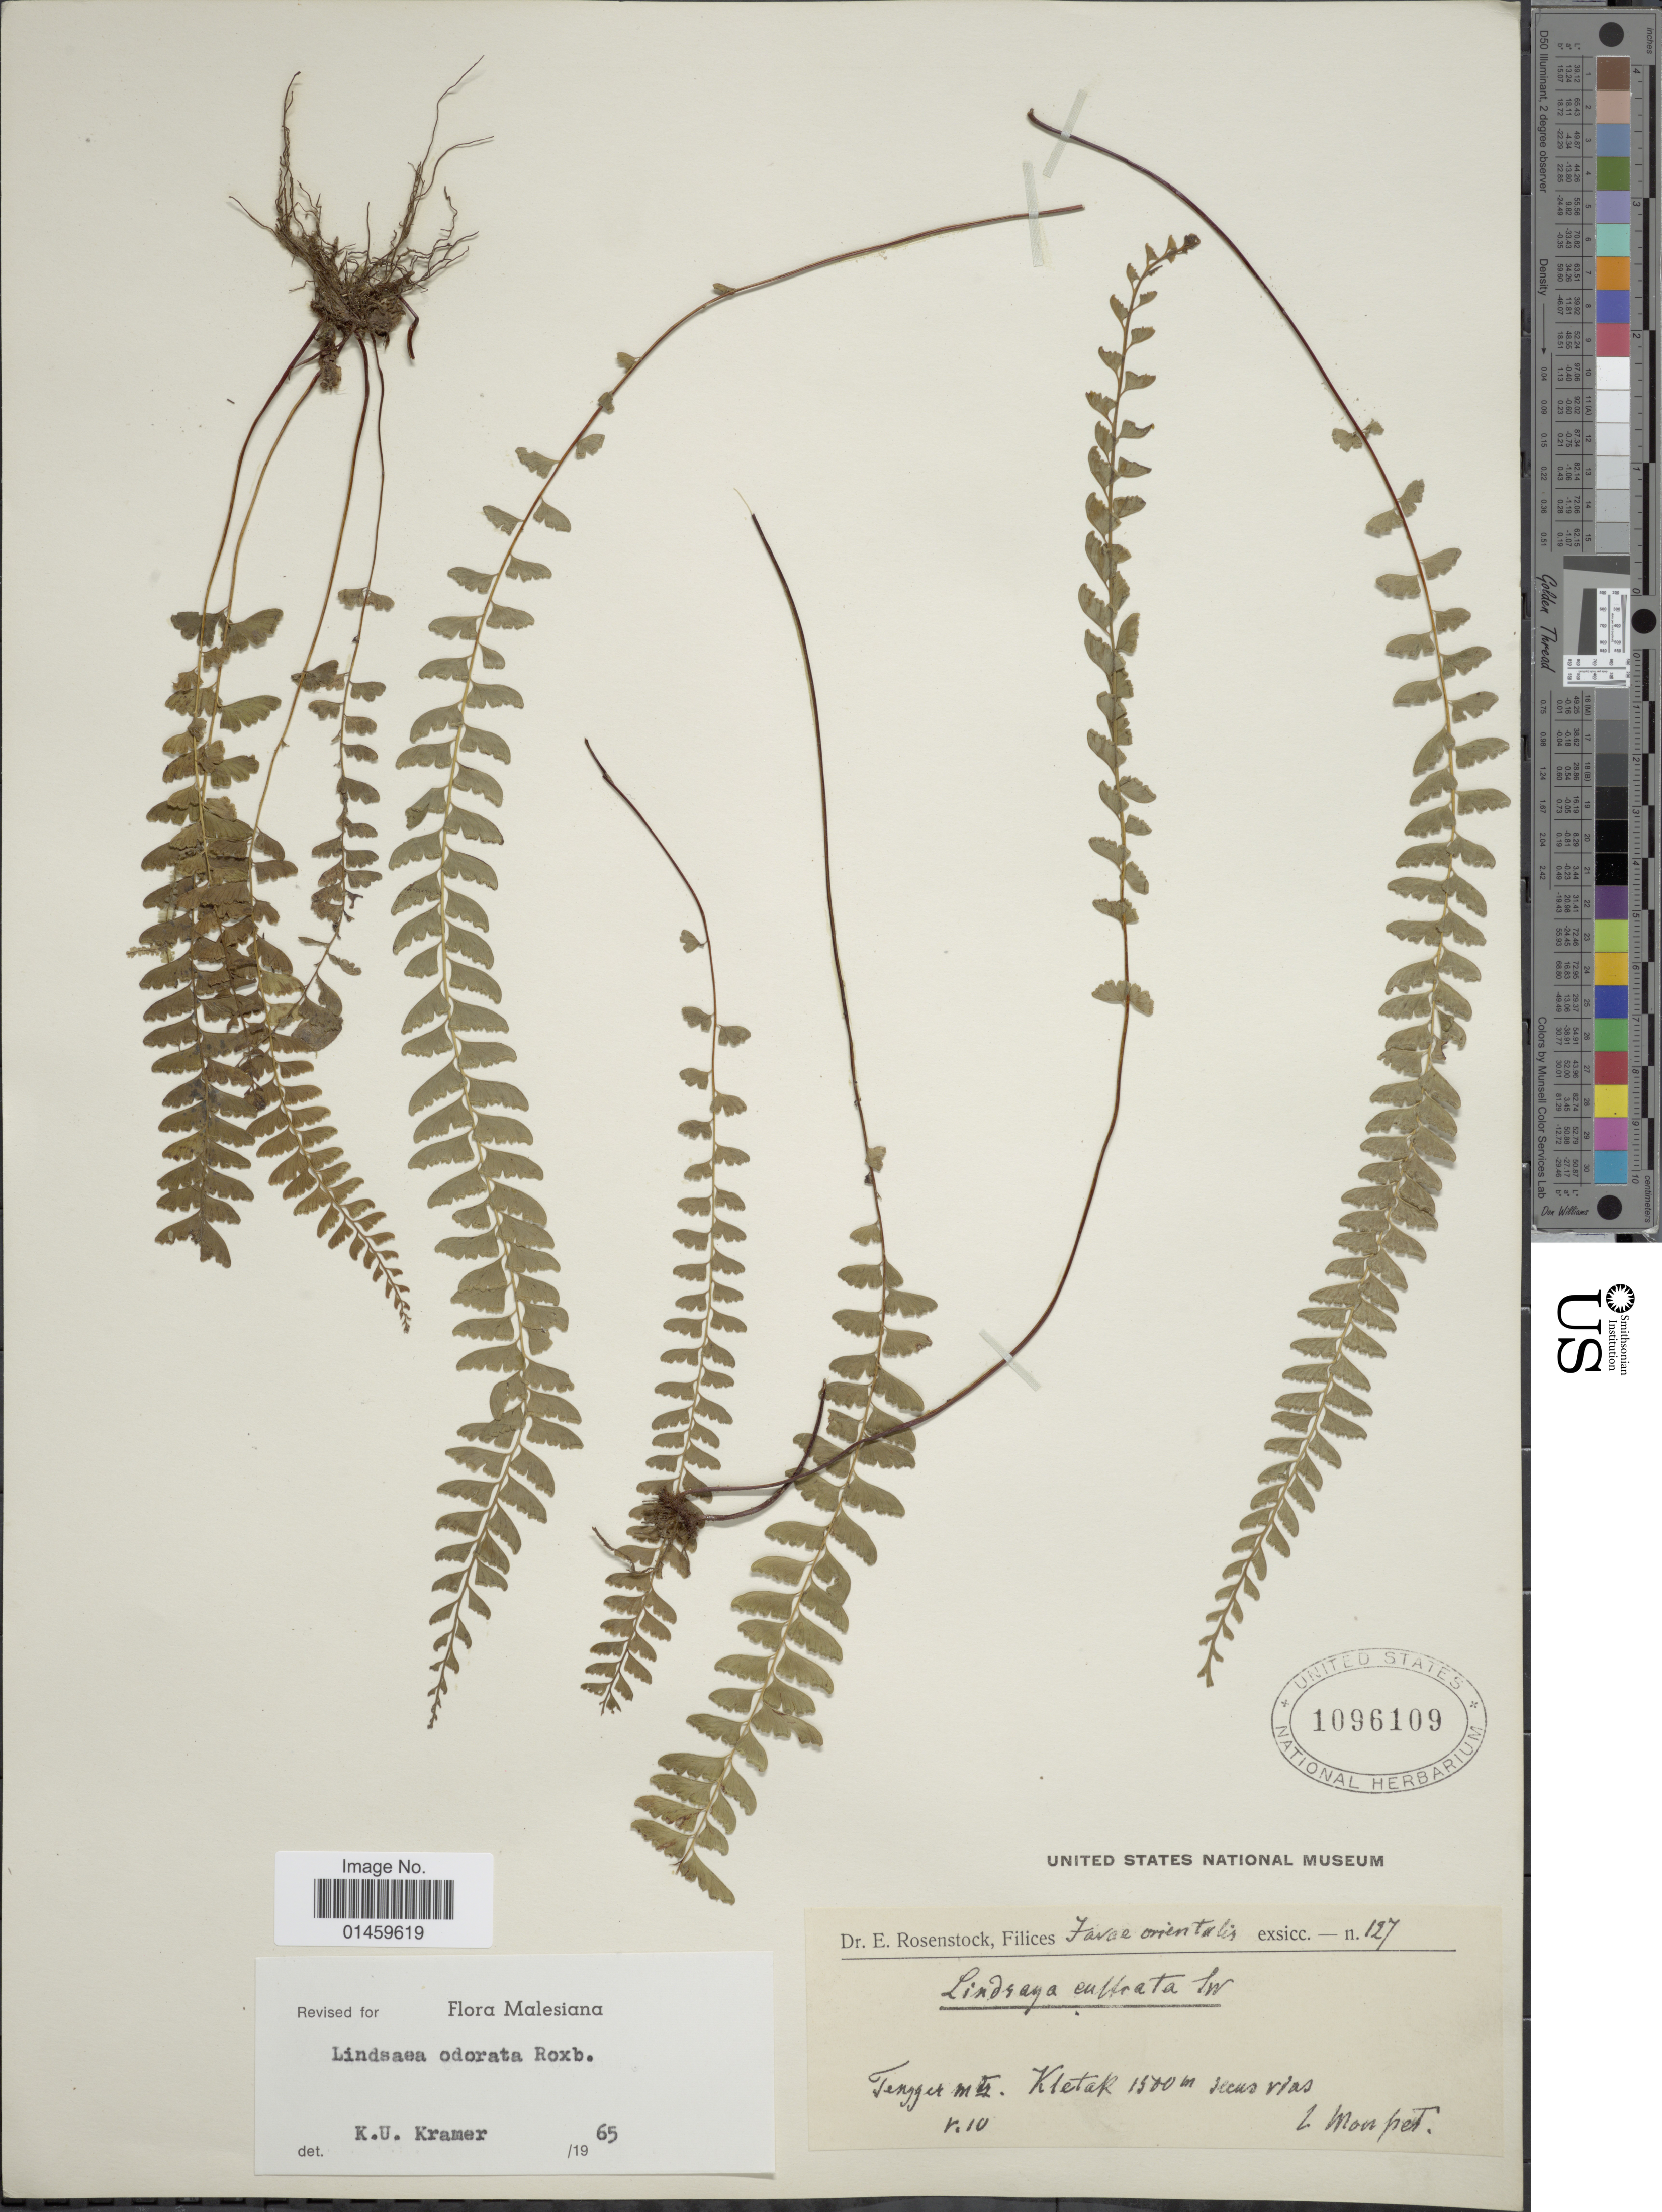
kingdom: Plantae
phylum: Tracheophyta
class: Polypodiopsida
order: Polypodiales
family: Lindsaeaceae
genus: Lindsaea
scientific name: Lindsaea odorata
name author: Roxb.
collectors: L. Moorpet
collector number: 127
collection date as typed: Transcribed d/m/y: /5/10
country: Indonesia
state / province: Java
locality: Filices Javae orientalis. Tennger mts. Kletak secus vias. [interpreted]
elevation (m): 1500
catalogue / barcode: US 1096109